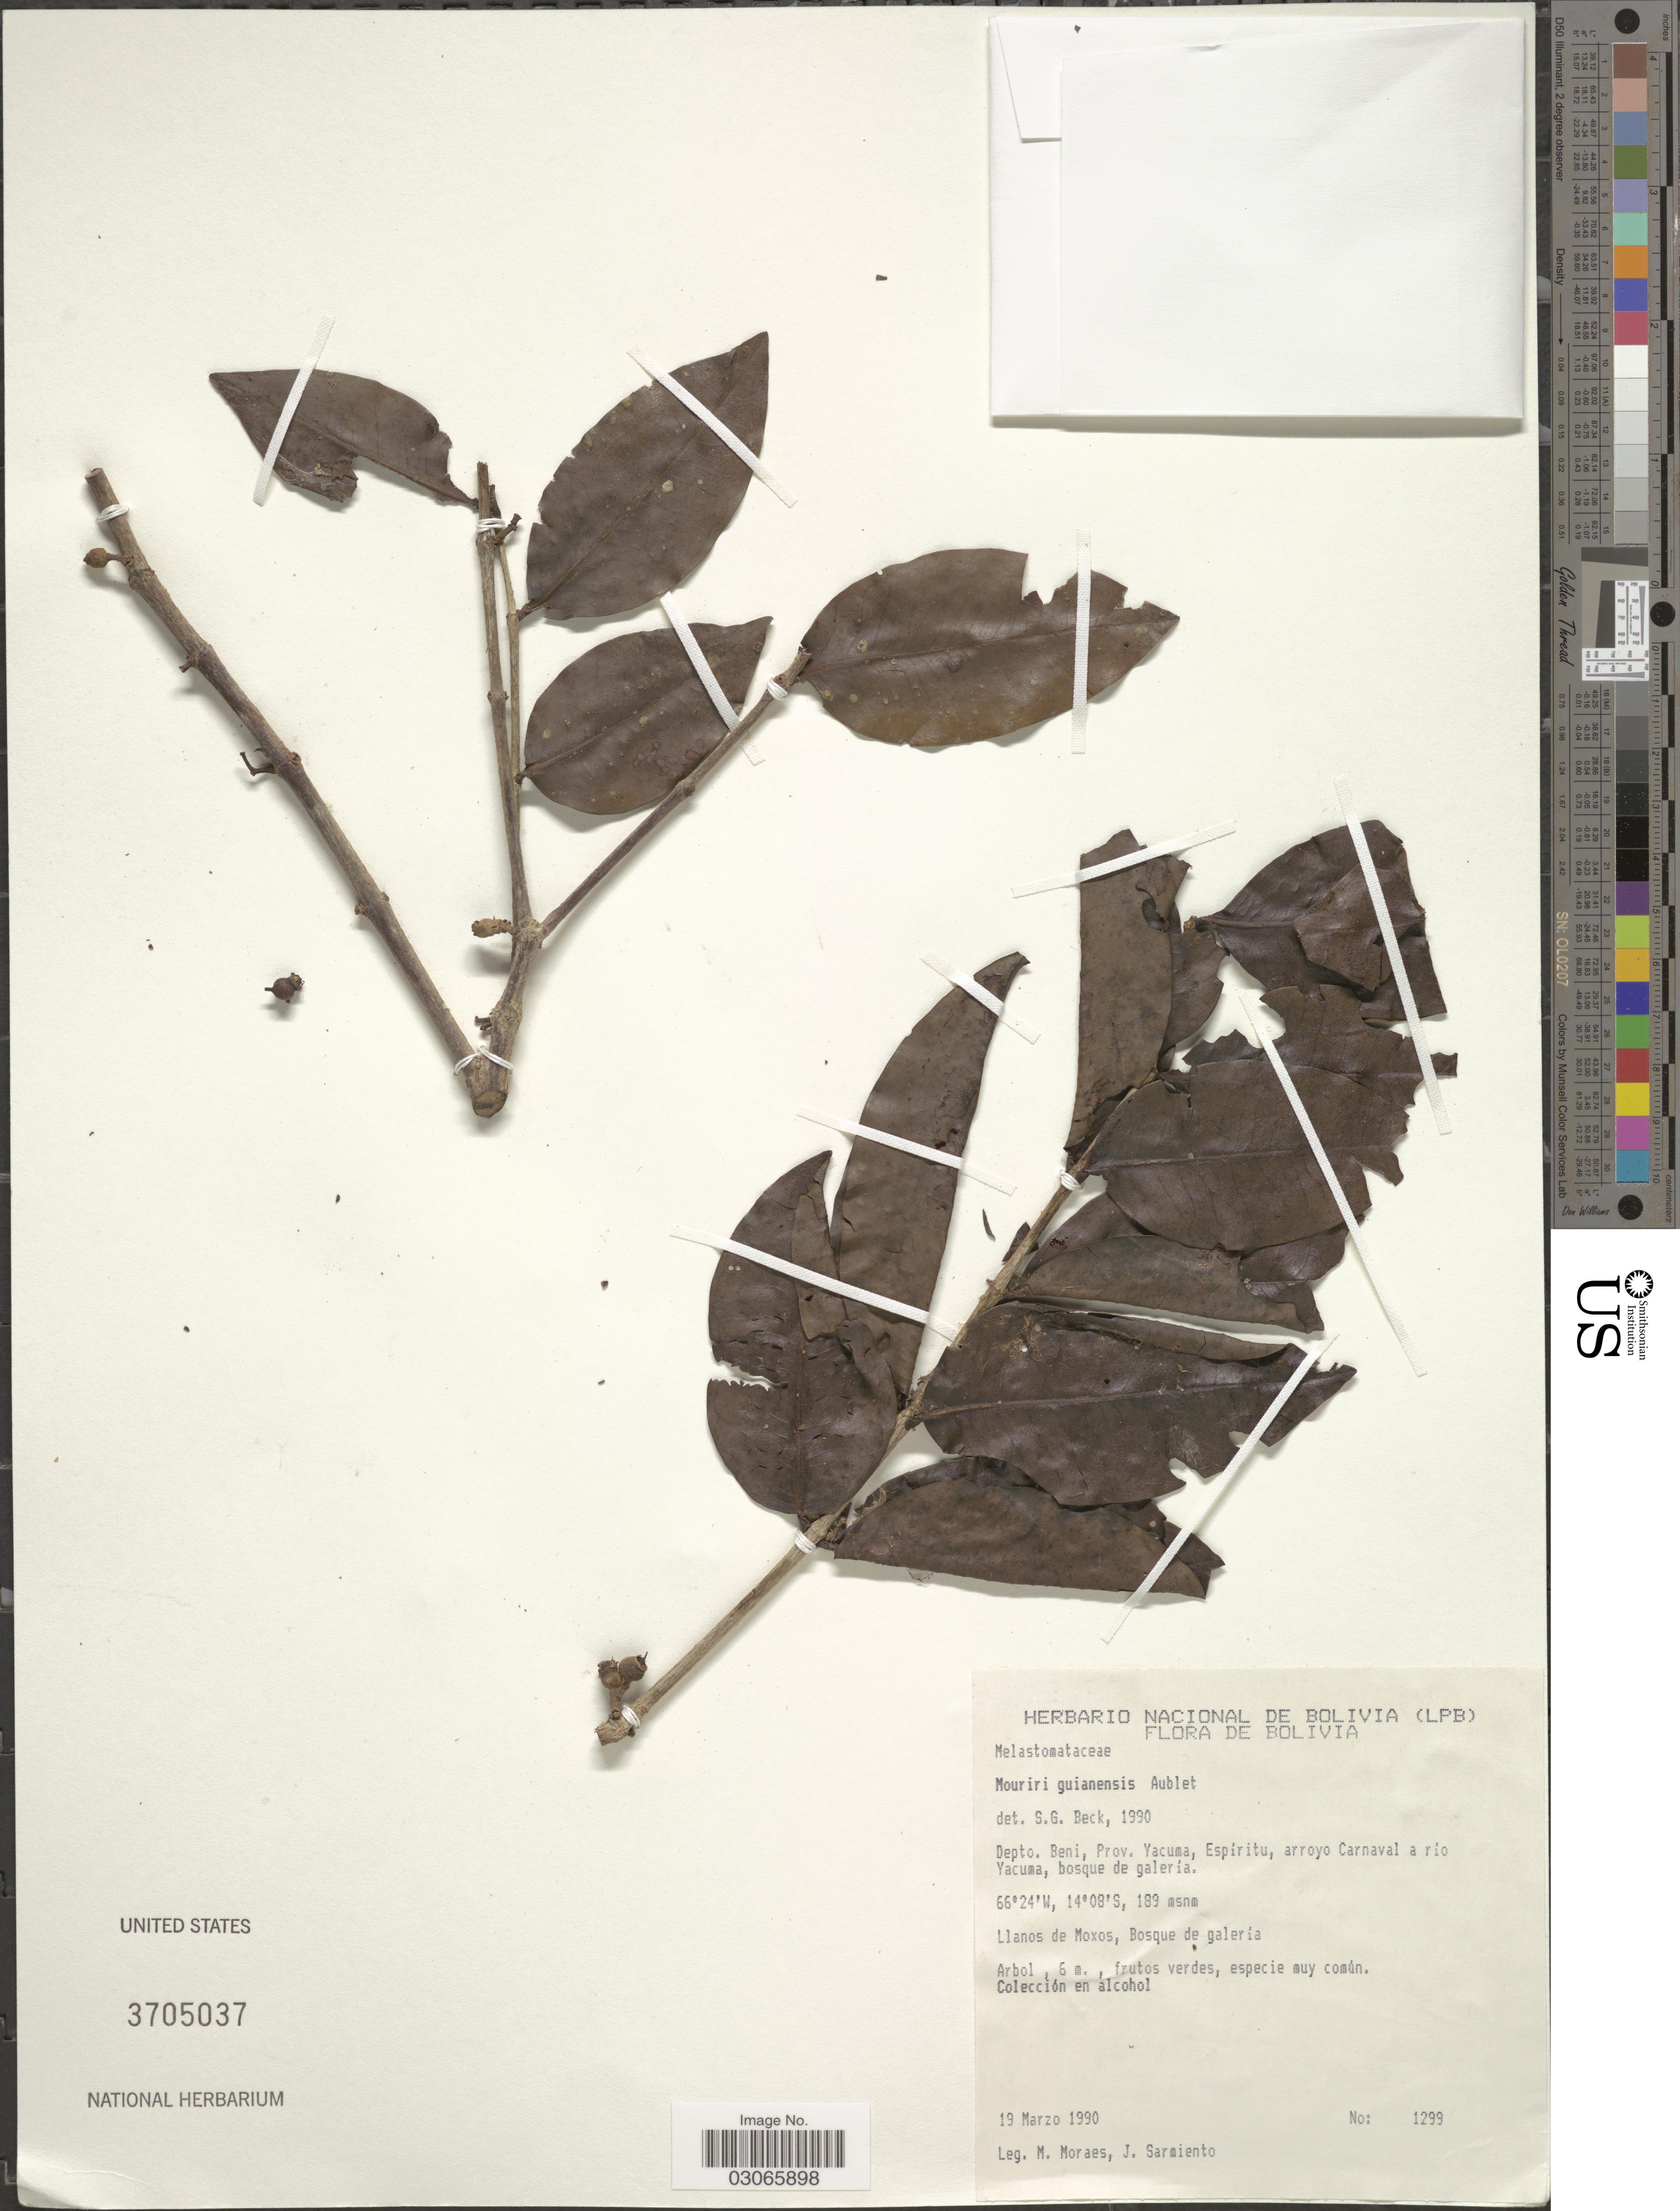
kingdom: Plantae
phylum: Tracheophyta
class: Magnoliopsida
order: Myrtales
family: Melastomataceae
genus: Mouriri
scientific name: Mouriri guianensis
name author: Aubl.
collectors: S. G. Beck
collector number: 1299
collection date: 1990-03-19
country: Bolivia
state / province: Beni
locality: Depto. Beni, Prov. Yacuma, Espíritu, arroyo Carnaval a río Yacuma, bosque de galería. Llanos de Moxos, Bosque de galería.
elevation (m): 189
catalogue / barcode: US 3705037